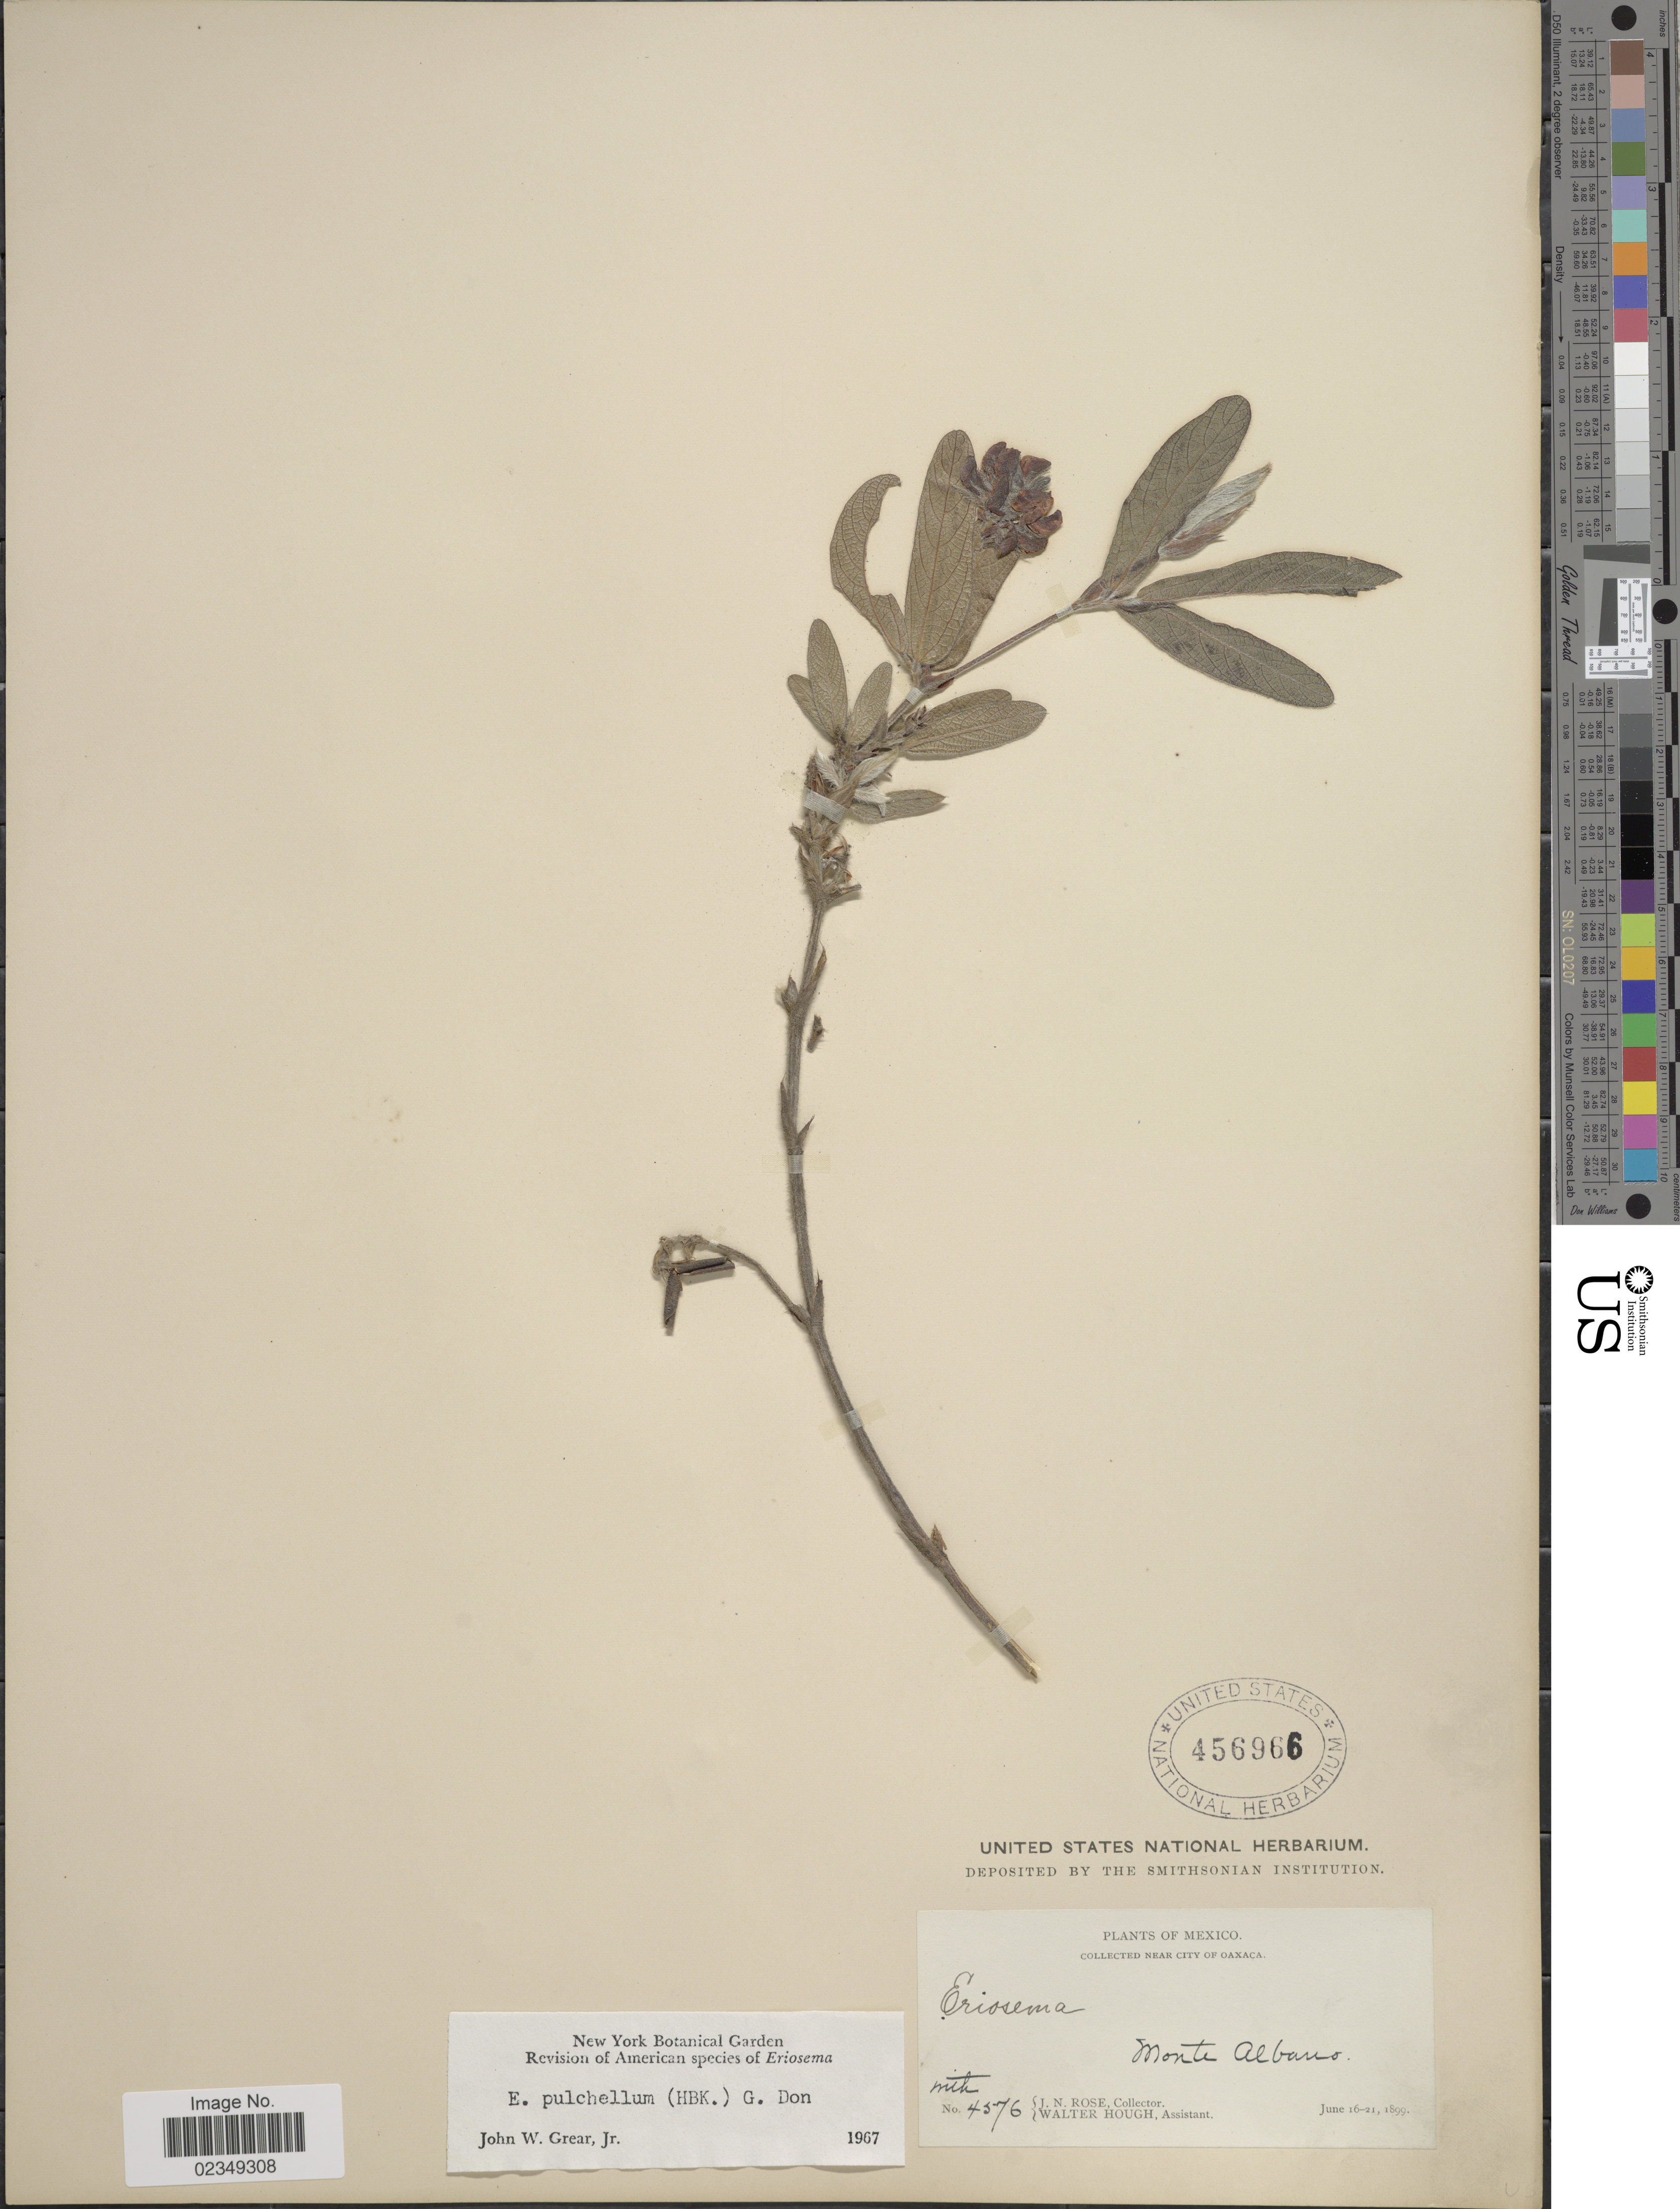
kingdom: Plantae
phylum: Tracheophyta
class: Magnoliopsida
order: Fabales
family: Fabaceae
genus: Eriosema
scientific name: Eriosema pulchellum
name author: (Kunth) G. Don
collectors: J. N. Rose & W. Hough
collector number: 4576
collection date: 1899-06-16/1899-06-21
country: Mexico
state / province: Oaxaca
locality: Near city of Oaxaca, Monte Albano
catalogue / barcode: US 456966